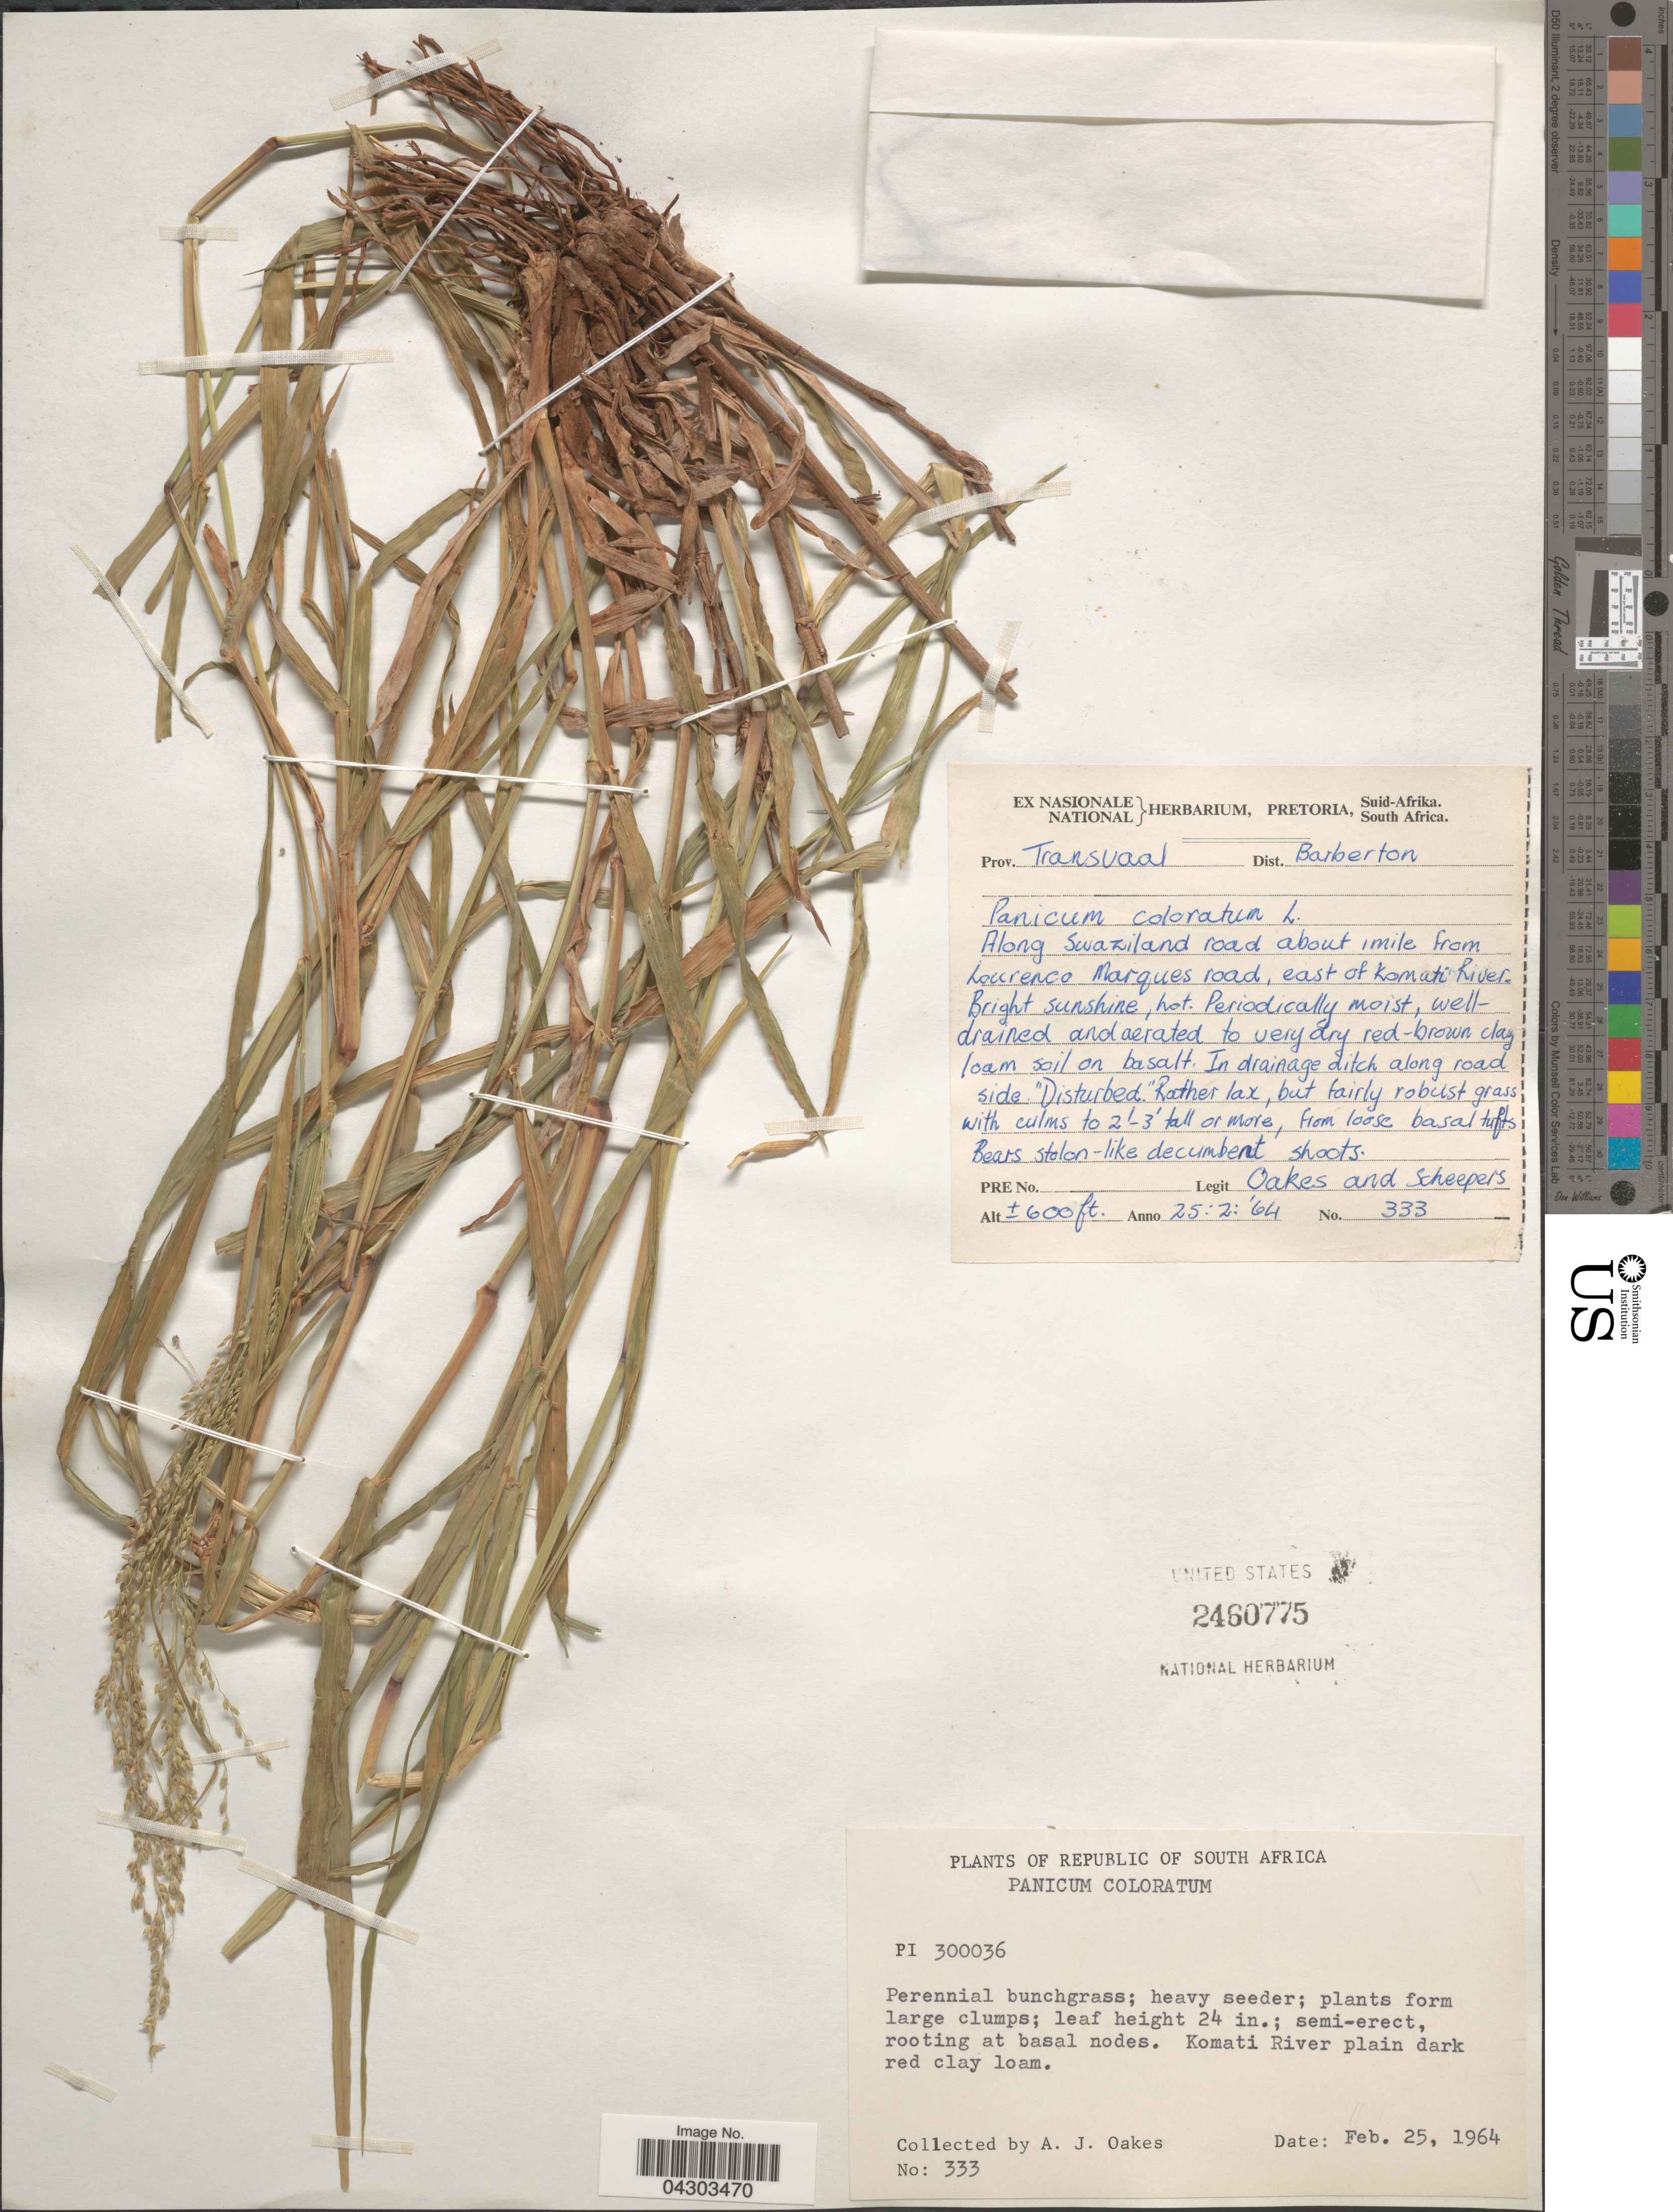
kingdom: Plantae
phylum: Tracheophyta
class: Liliopsida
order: Poales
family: Poaceae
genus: Panicum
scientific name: Panicum coloratum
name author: L.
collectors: A. Oakes & Scheepers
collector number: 333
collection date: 1964-02-25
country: South Africa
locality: Republic of South Africa. Komati River plain dark red clay loam. Prov. Transvaal Dist. Barberton. Along Swaziland road about 1 mile from Lourenco Marques road, east of Komati River.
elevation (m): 183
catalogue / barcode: US 2460775